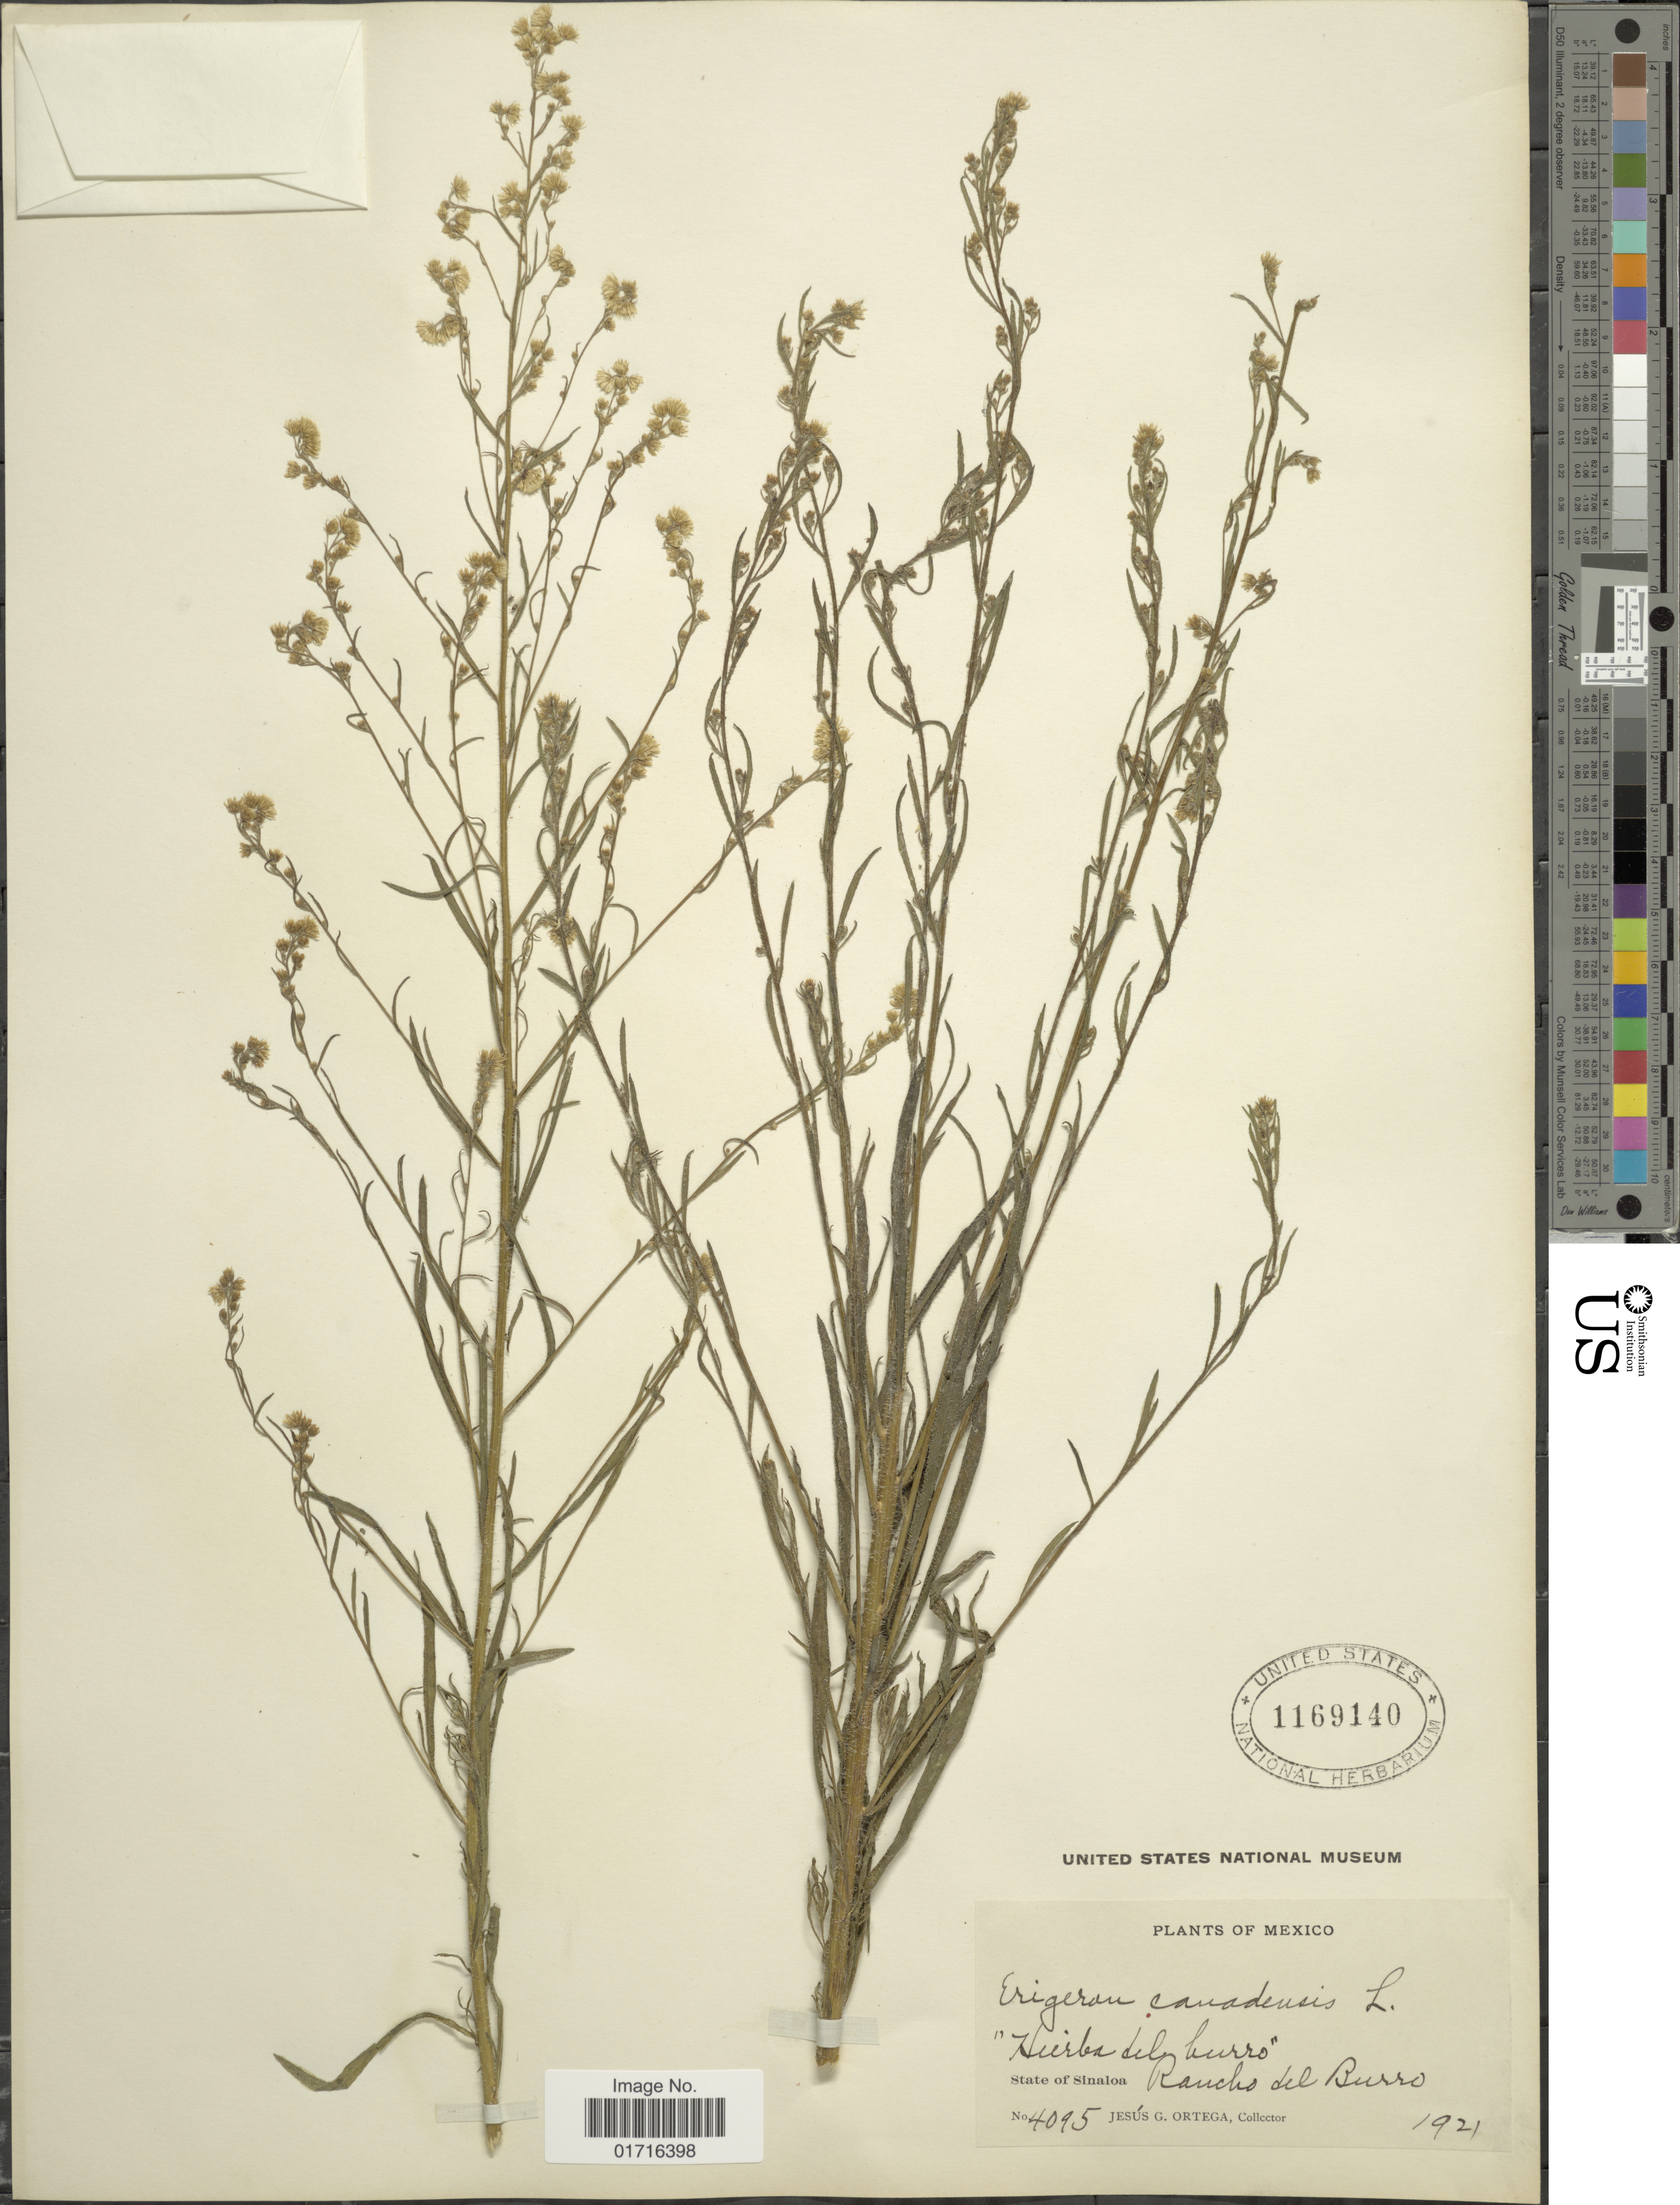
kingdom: Plantae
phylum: Tracheophyta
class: Magnoliopsida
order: Asterales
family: Asteraceae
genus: Conyza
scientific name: Conyza canadensis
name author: (L.) Cronq.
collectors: J. Ortega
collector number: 4095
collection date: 1921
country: Mexico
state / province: Sinaloa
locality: Rancho del Burro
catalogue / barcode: US 1169140